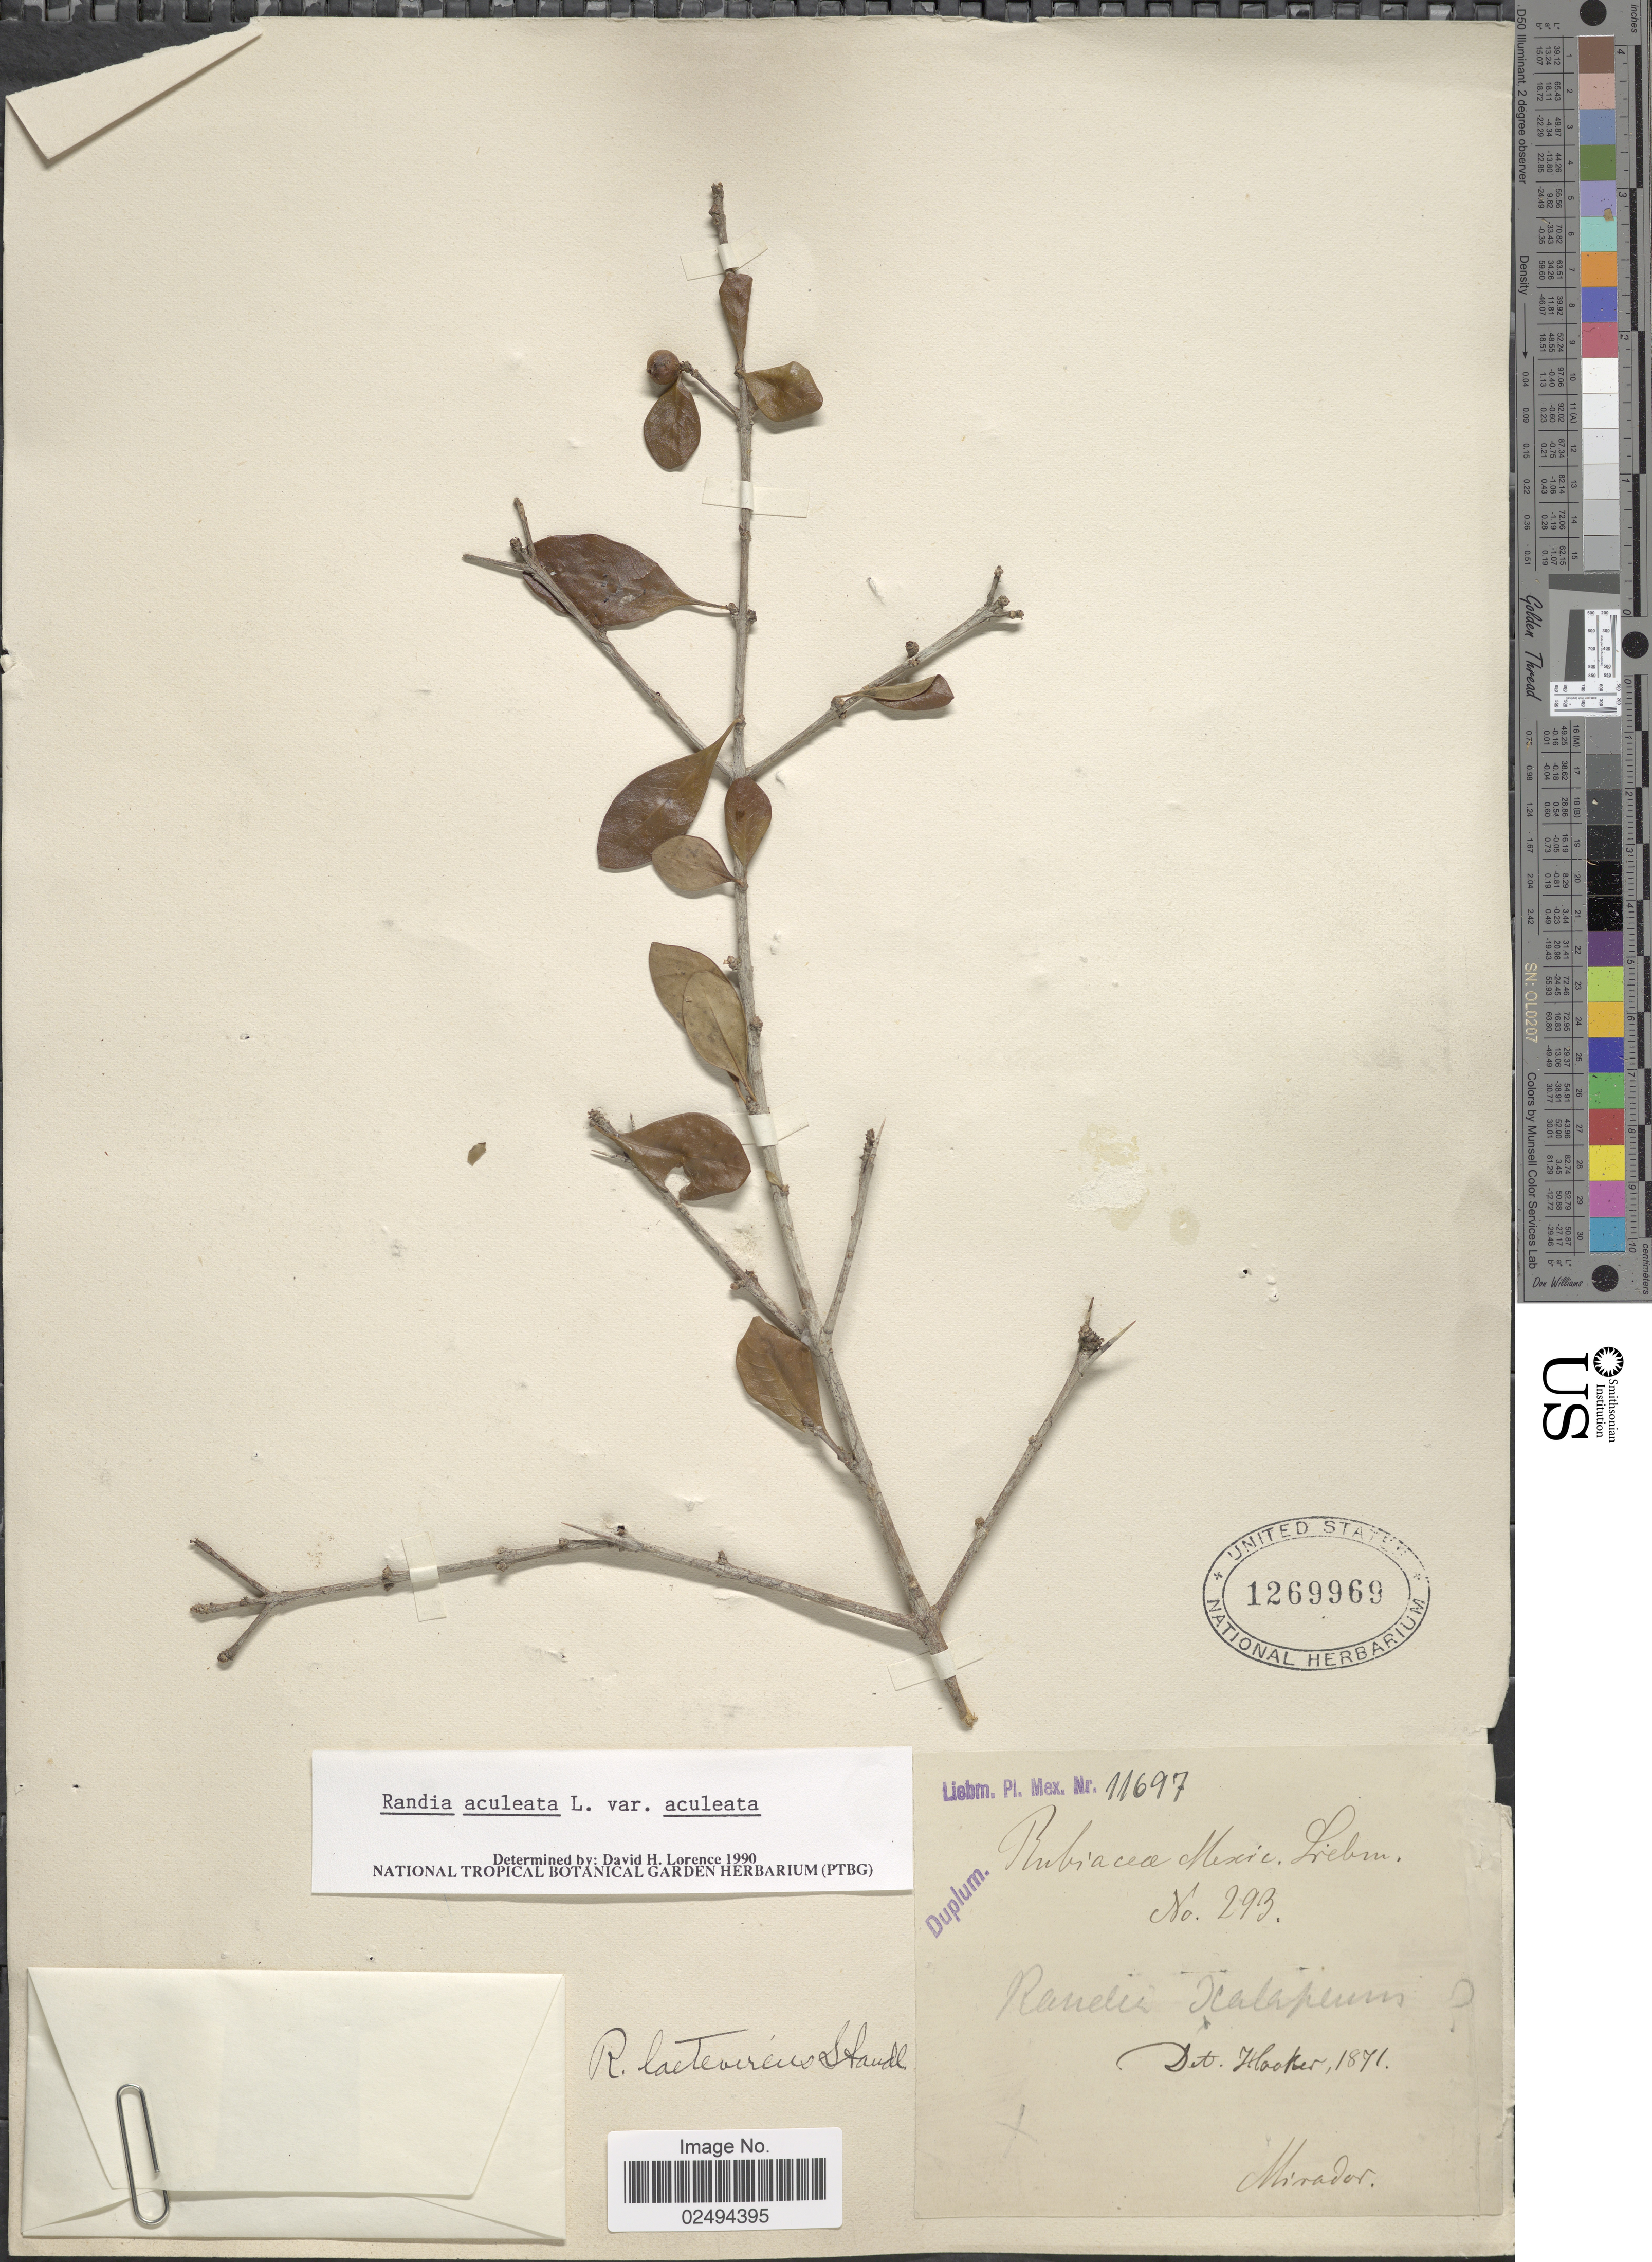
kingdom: Plantae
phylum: Tracheophyta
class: Magnoliopsida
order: Gentianales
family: Rubiaceae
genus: Randia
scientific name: Randia aculeata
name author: L.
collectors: Liebmann, --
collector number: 11697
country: Mexico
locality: Mirador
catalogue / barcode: US 1269969